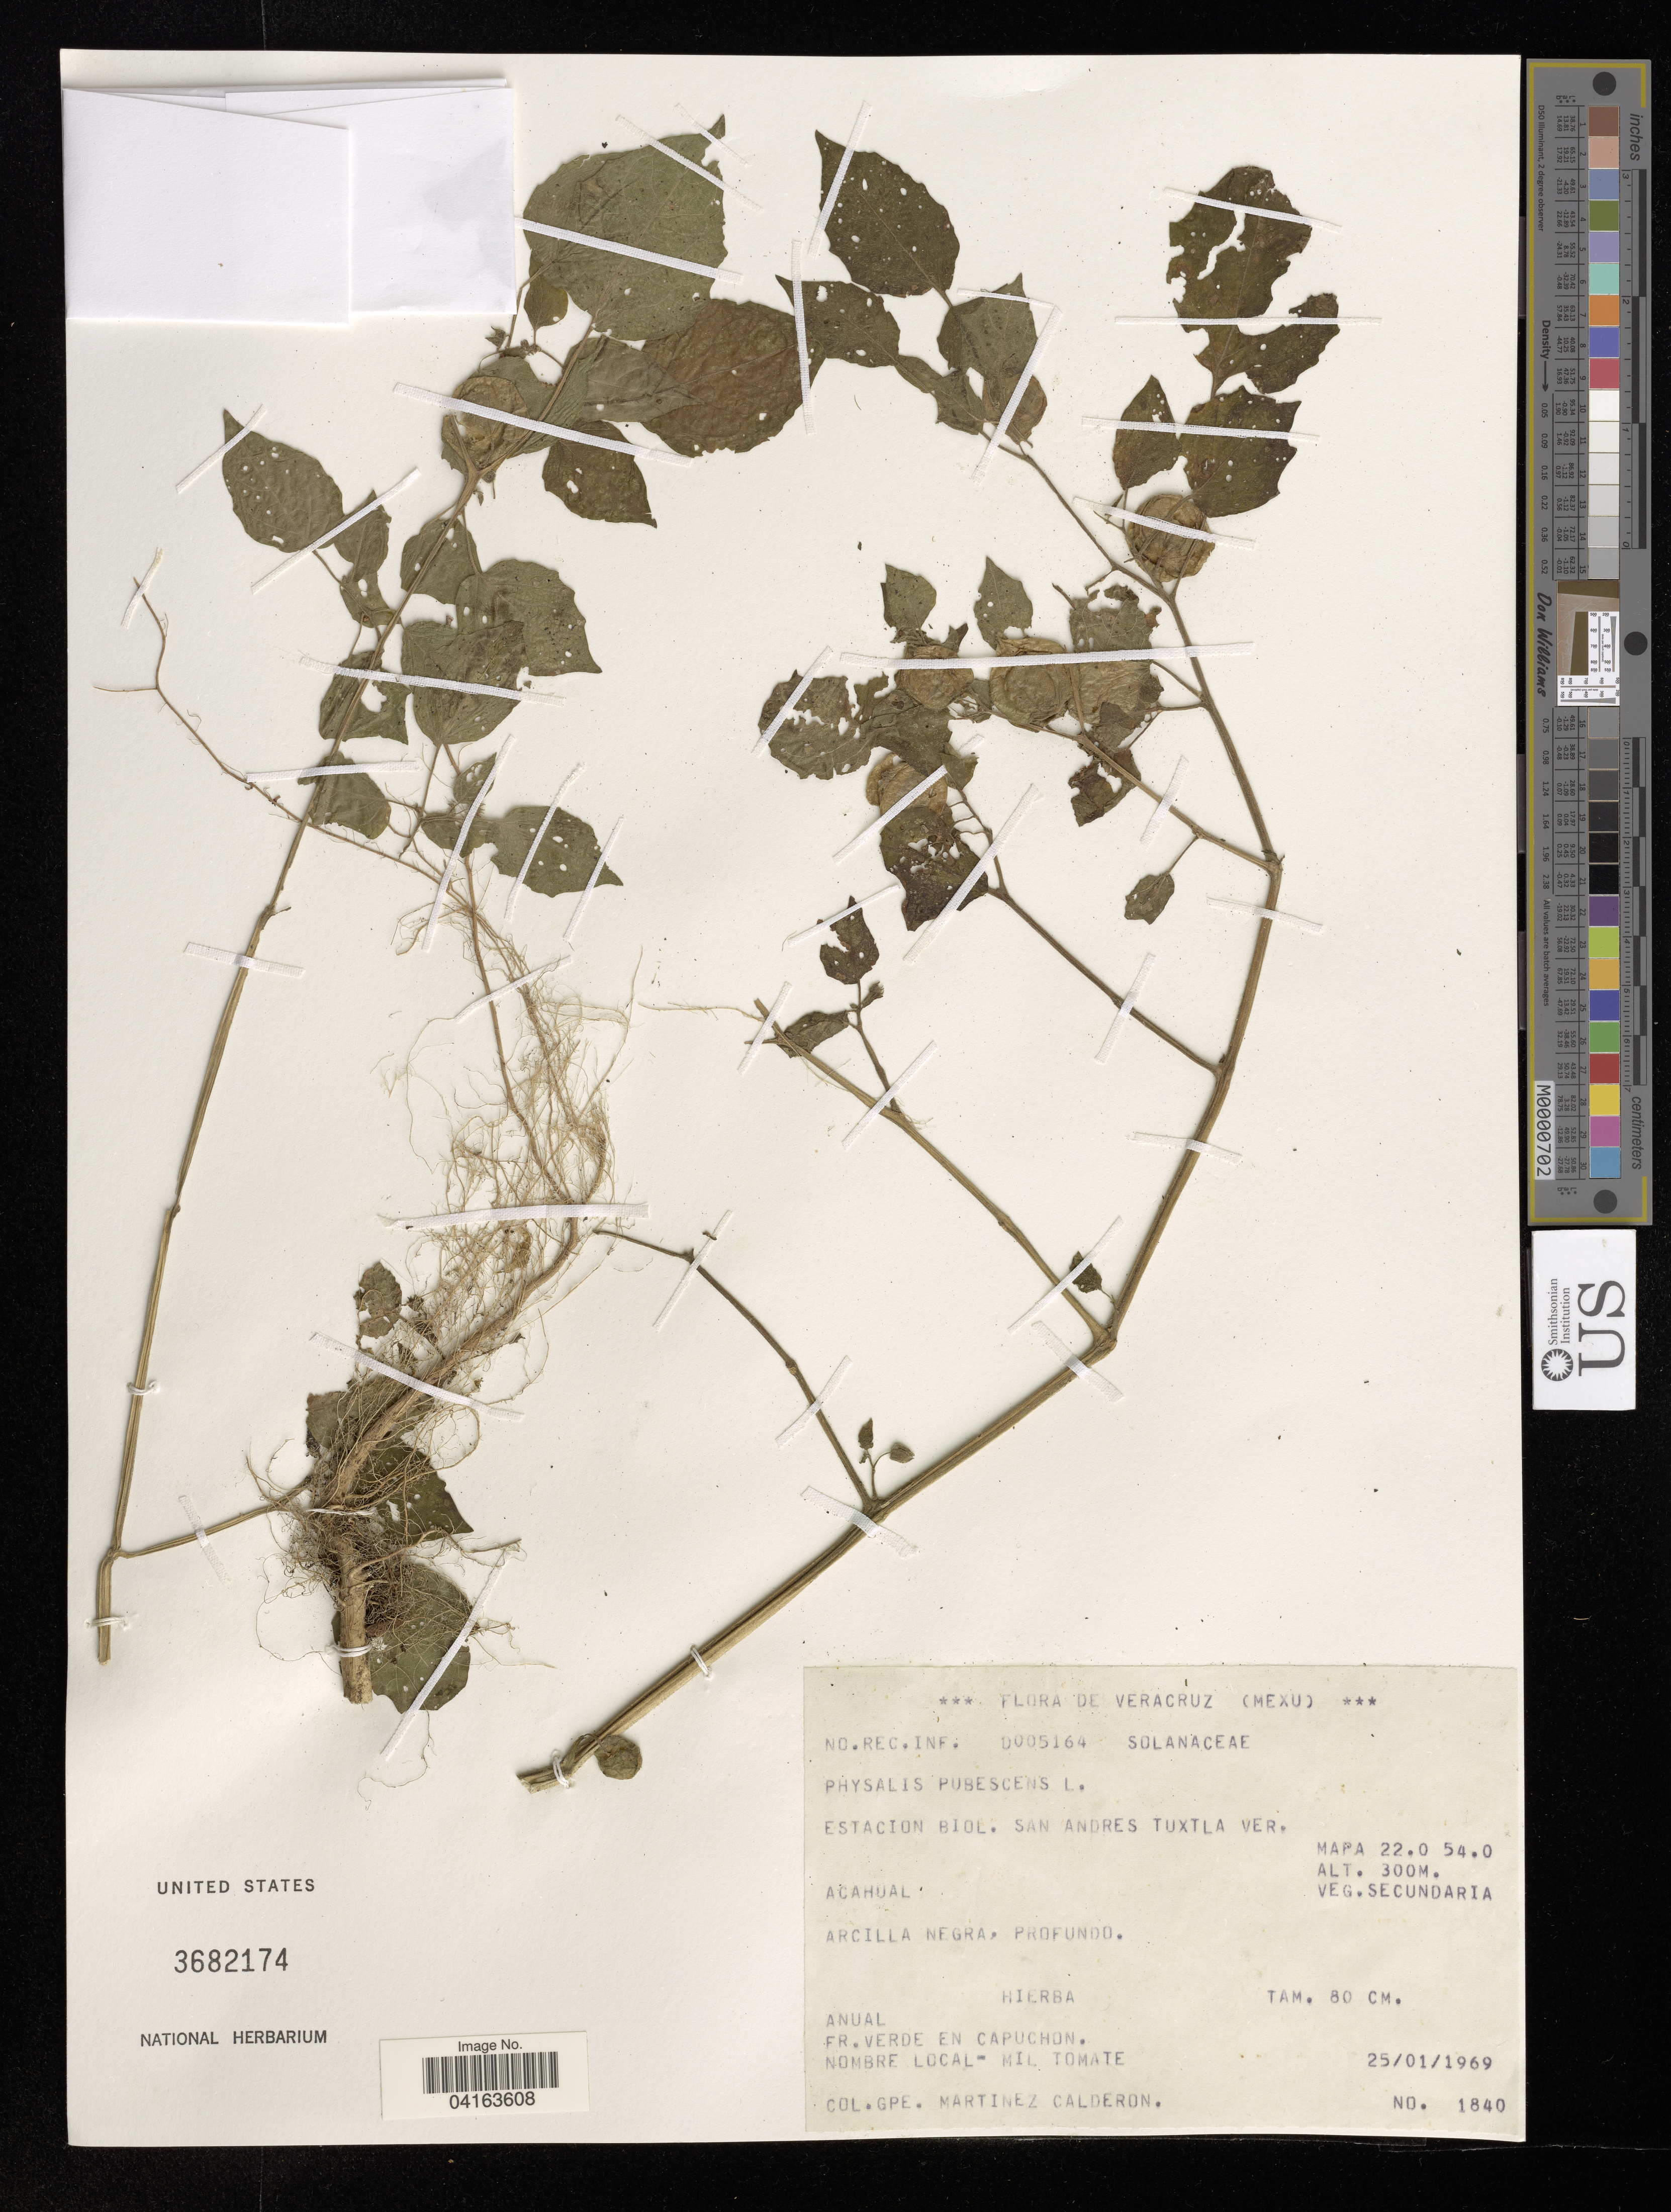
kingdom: Plantae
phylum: Tracheophyta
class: Magnoliopsida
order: Solanales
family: Solanaceae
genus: Physalis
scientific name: Physalis pubescens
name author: L.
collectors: G. Martínez Calderón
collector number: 1840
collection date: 1969-01-25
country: Mexico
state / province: Veracruz Llave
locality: Estacion Biol. San Andres Tuxtla Ver.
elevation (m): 300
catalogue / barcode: US 3682174